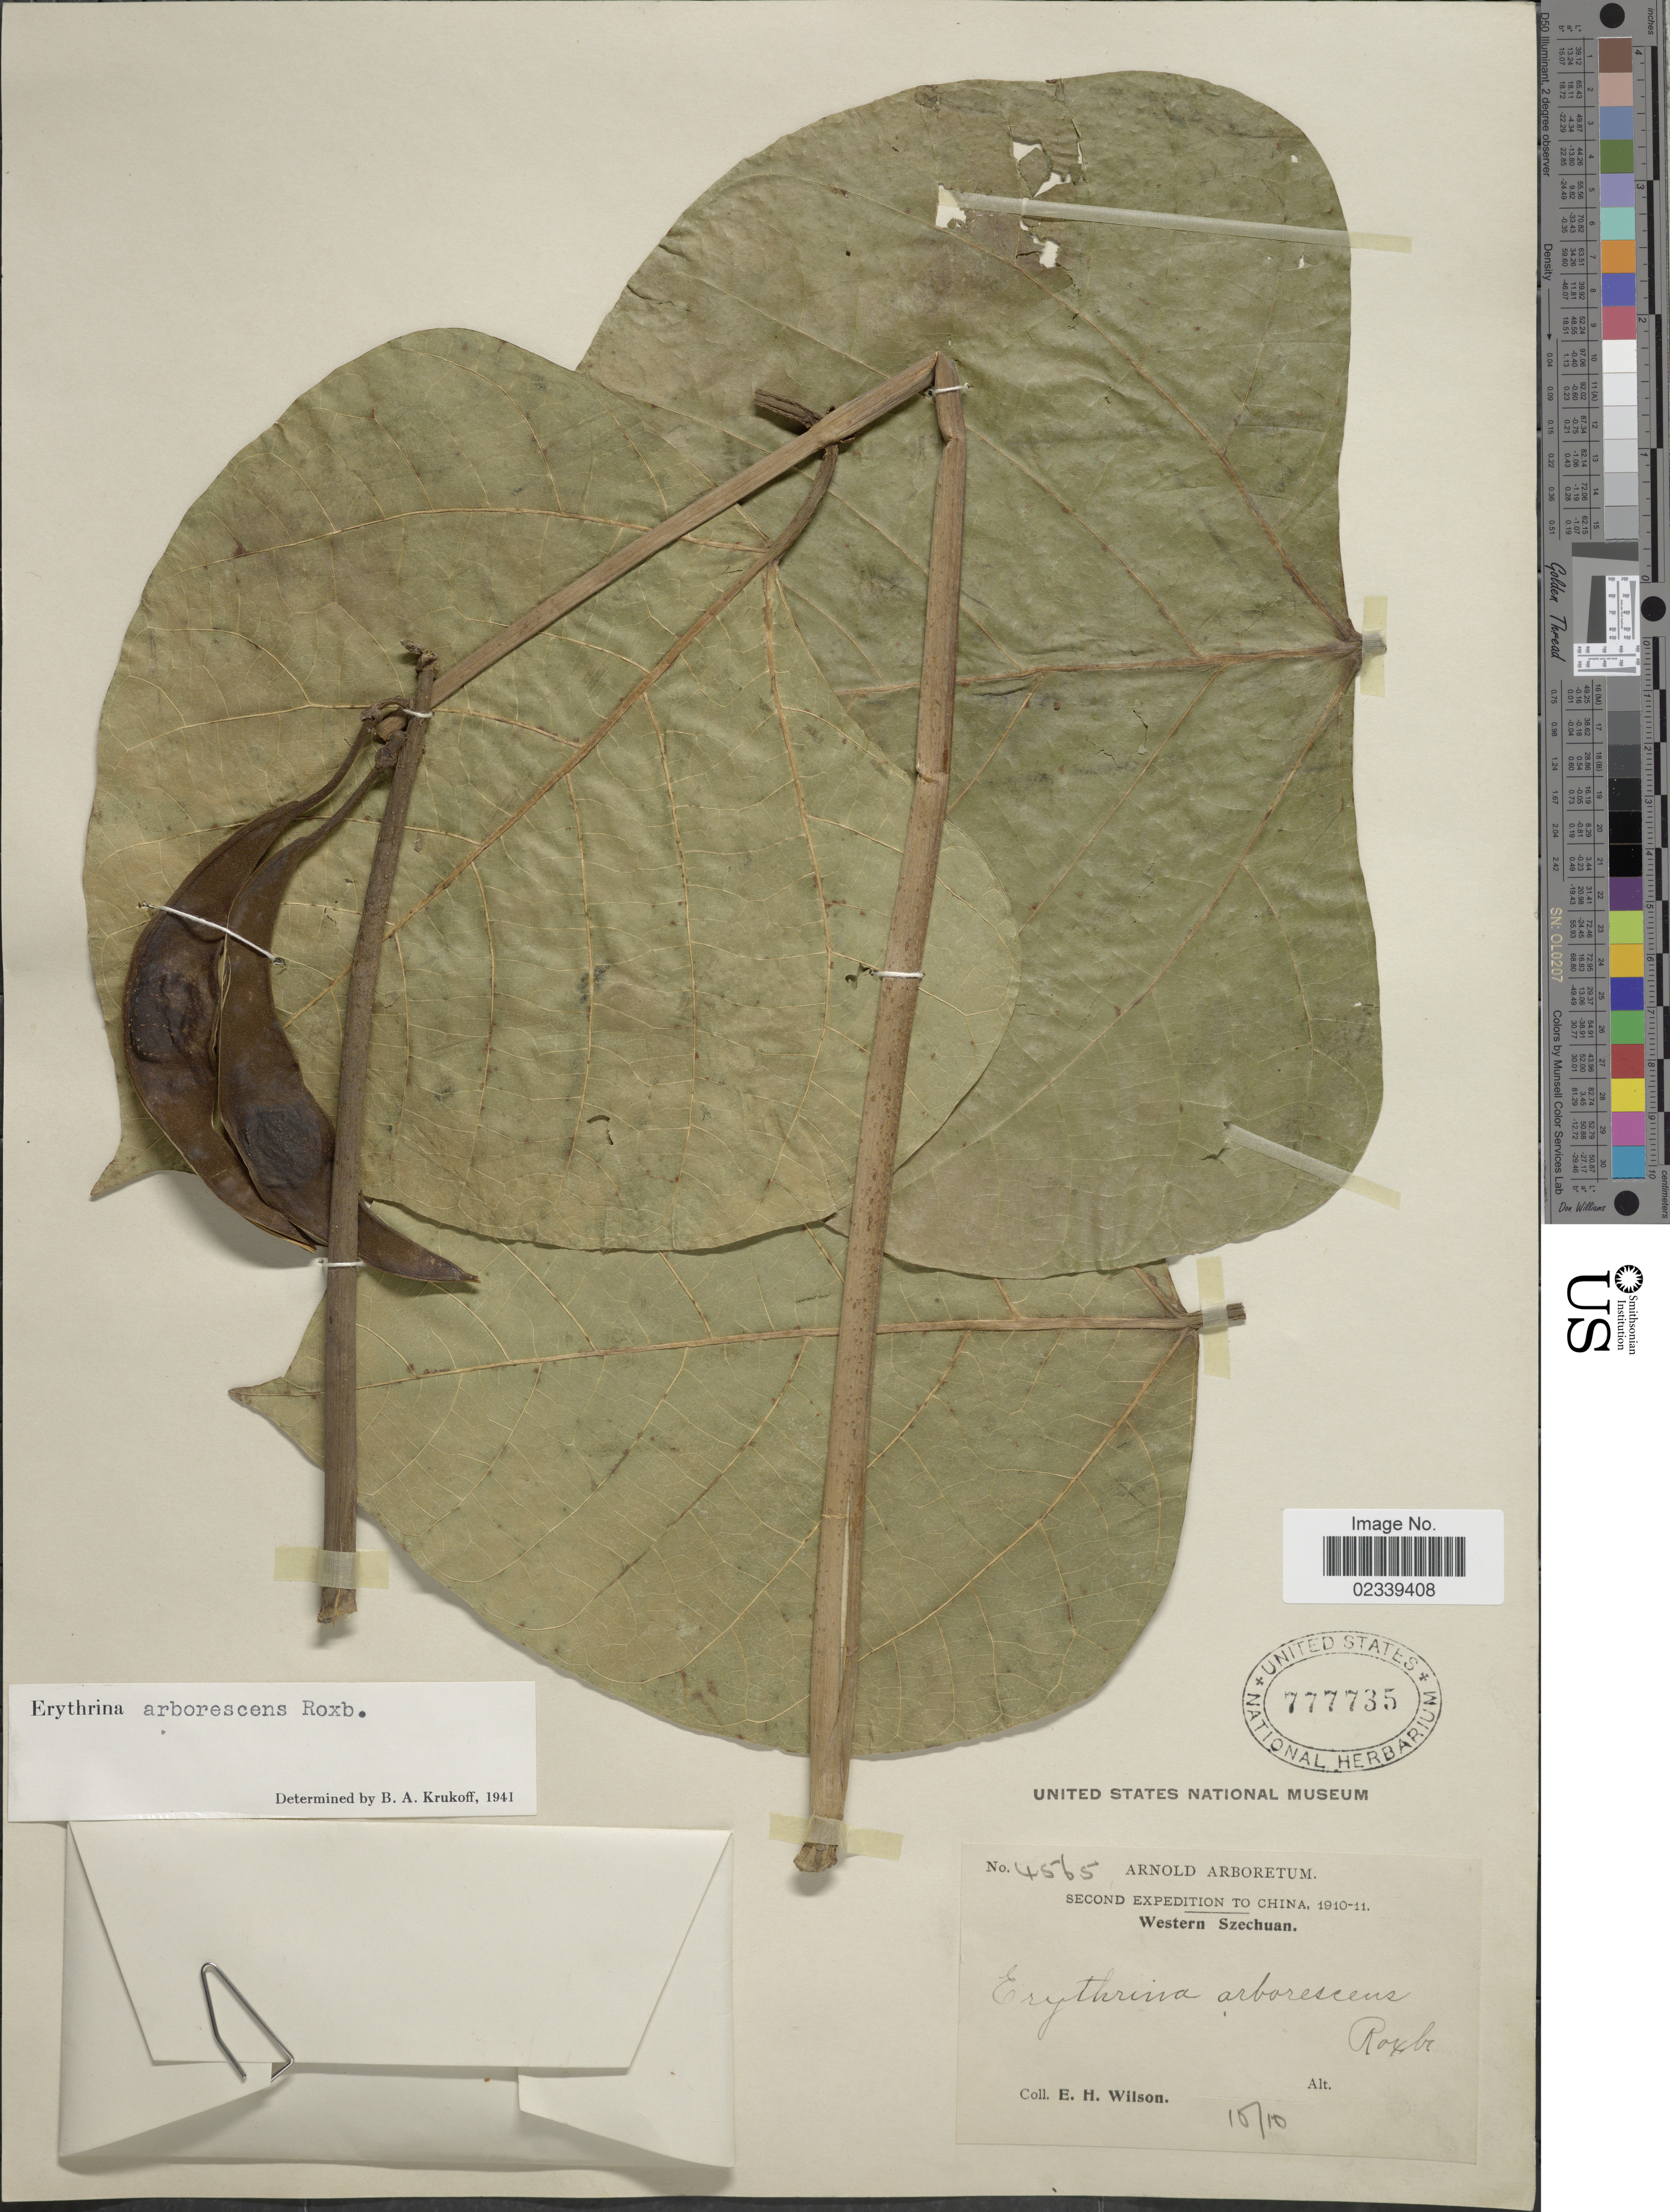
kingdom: Plantae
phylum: Tracheophyta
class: Magnoliopsida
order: Fabales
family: Fabaceae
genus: Erythrina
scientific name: Erythrina arborescens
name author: Roxb.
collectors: E. Wilson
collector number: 4565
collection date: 1910-10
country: China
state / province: Sichuan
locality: Western Szechuan.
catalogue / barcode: US 777735